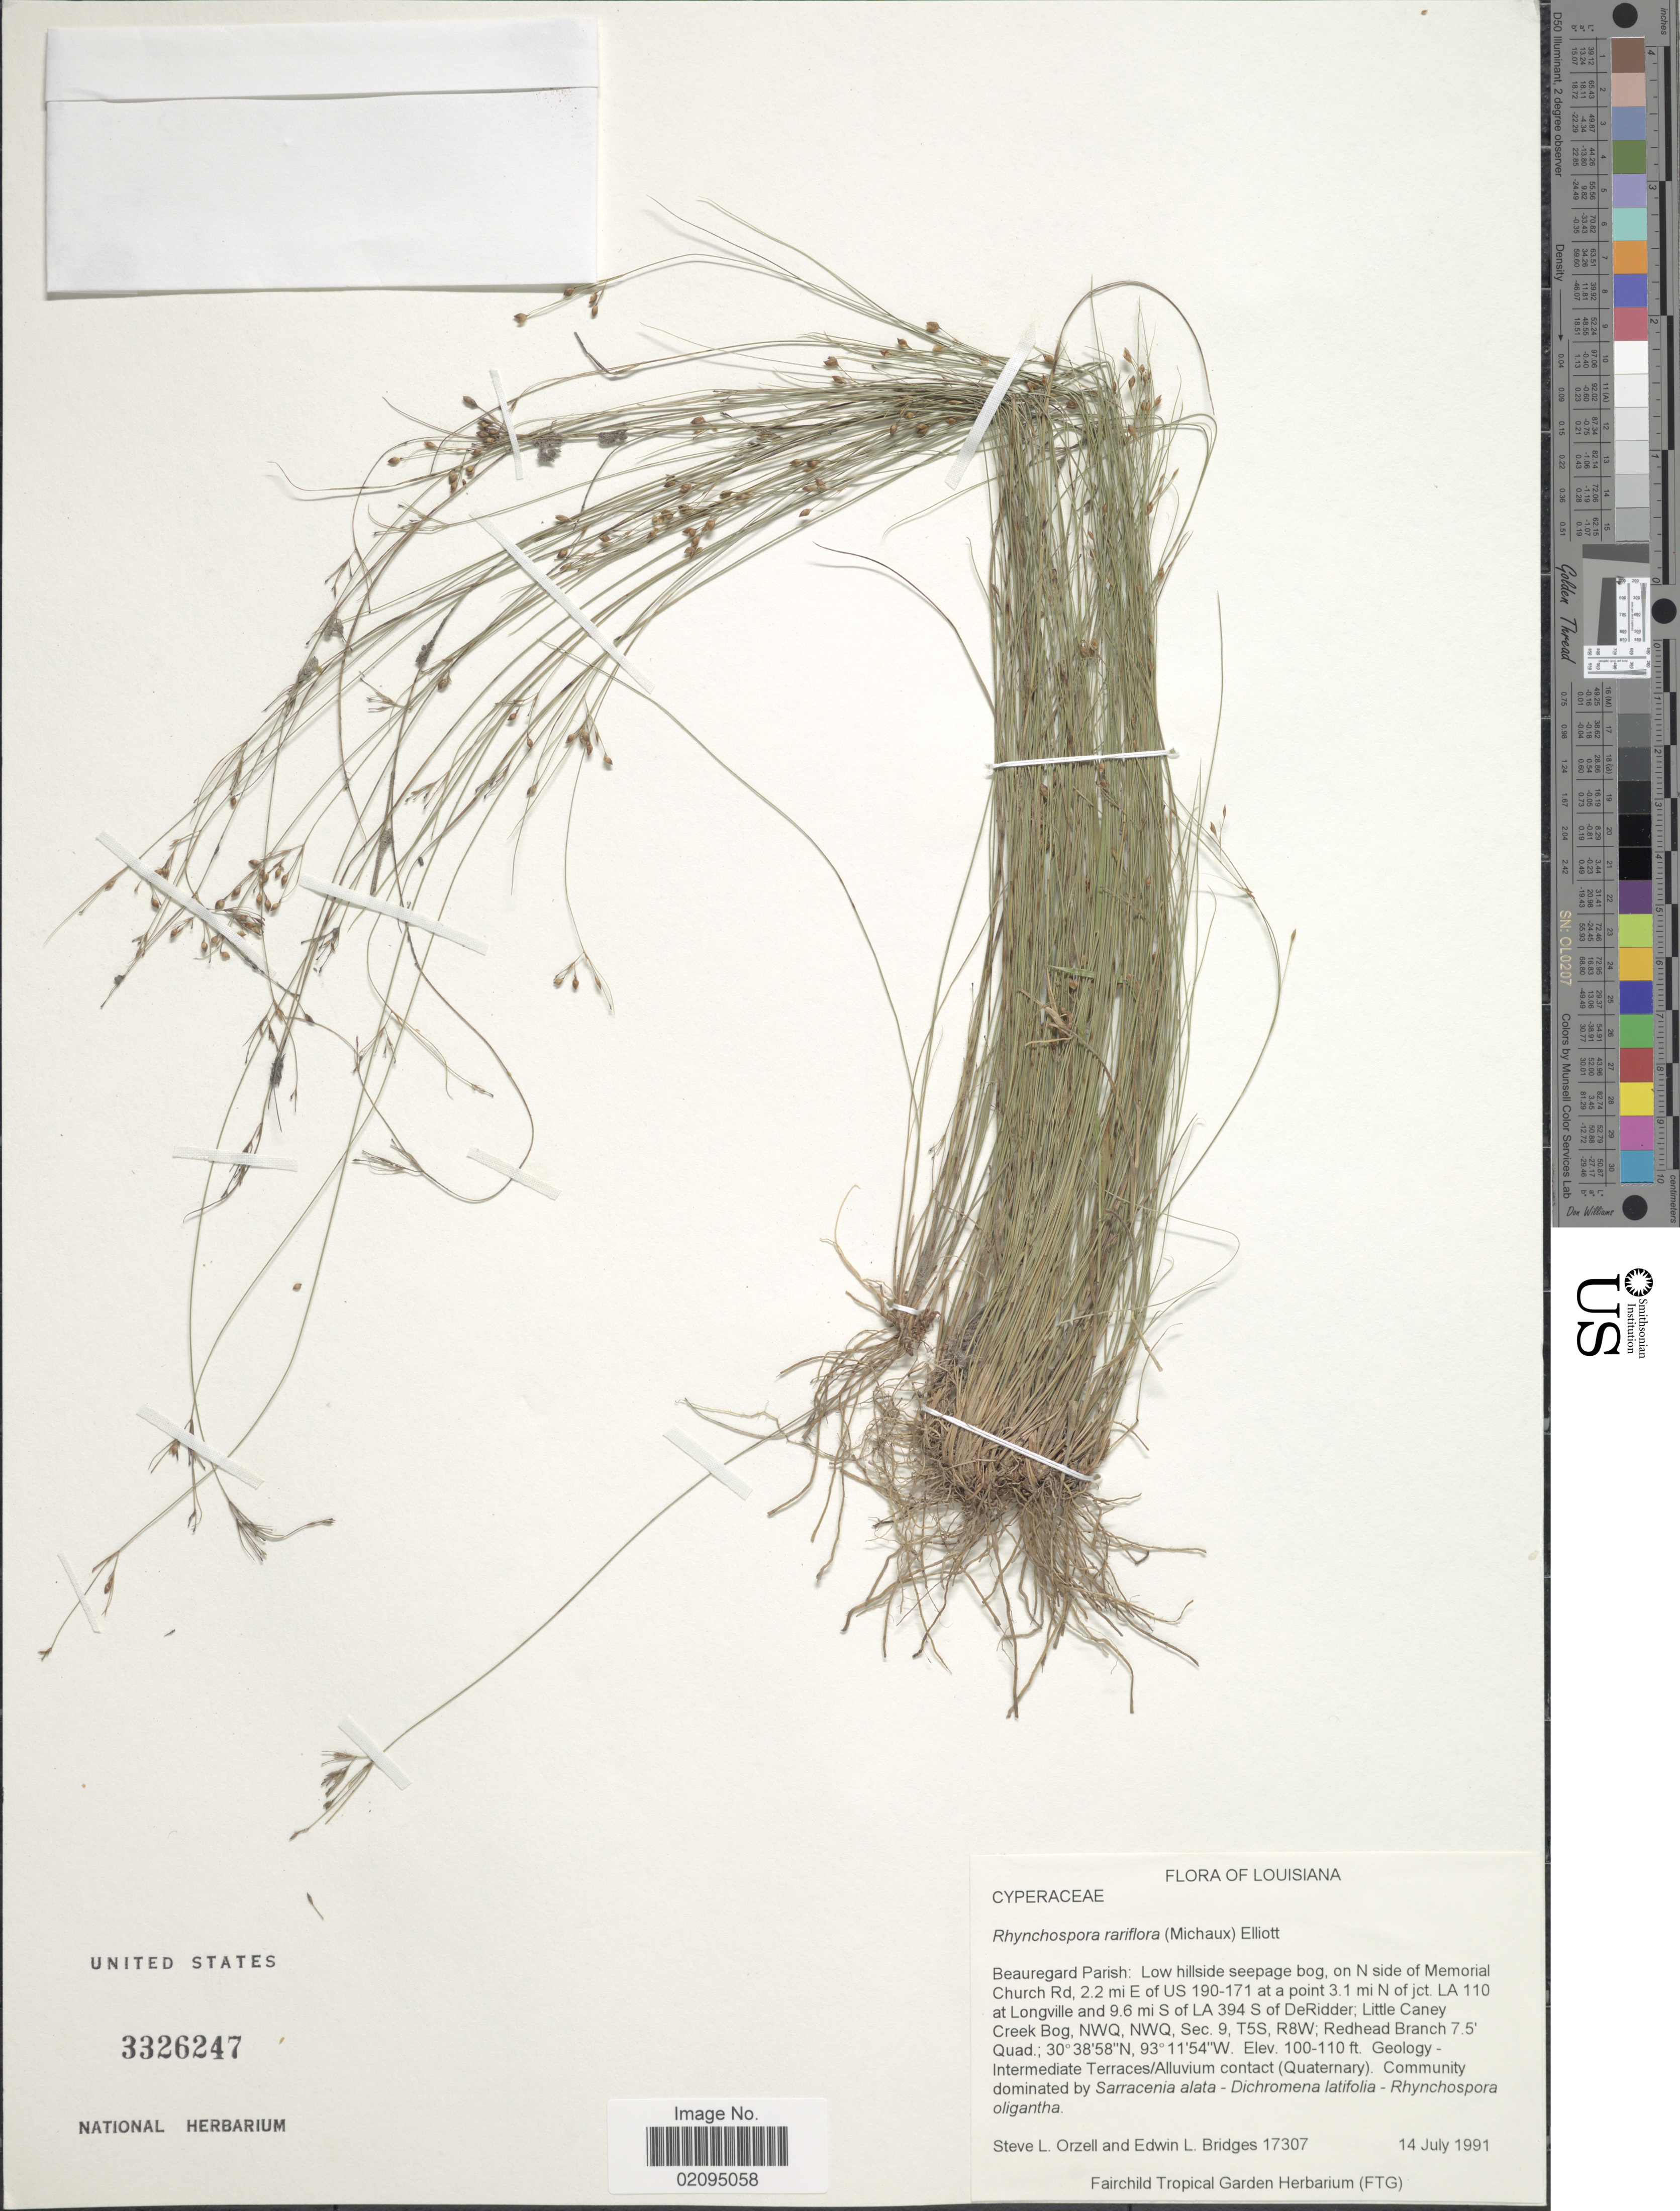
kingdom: Plantae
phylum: Tracheophyta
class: Liliopsida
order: Poales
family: Cyperaceae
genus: Rhynchospora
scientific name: Rhynchospora rariflora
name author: (Michx.) Elliott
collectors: S. Orzell & E. Bridges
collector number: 17307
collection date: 1991-07-14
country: United States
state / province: Louisiana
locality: Beauregard Parish: On N side of Memorial Church Rd, 2.2 mi E of US 190-171 at a point 3.1 mi N of jct. LA 110 at Longville and 9.6 mi S of LA 394 S of DeRidder; Little Caney Creek Bog, NWQ, NWQ, Sec. 9, T5S, R8W; Redhead Branch 7.5' Quad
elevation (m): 30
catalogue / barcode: US 3326247